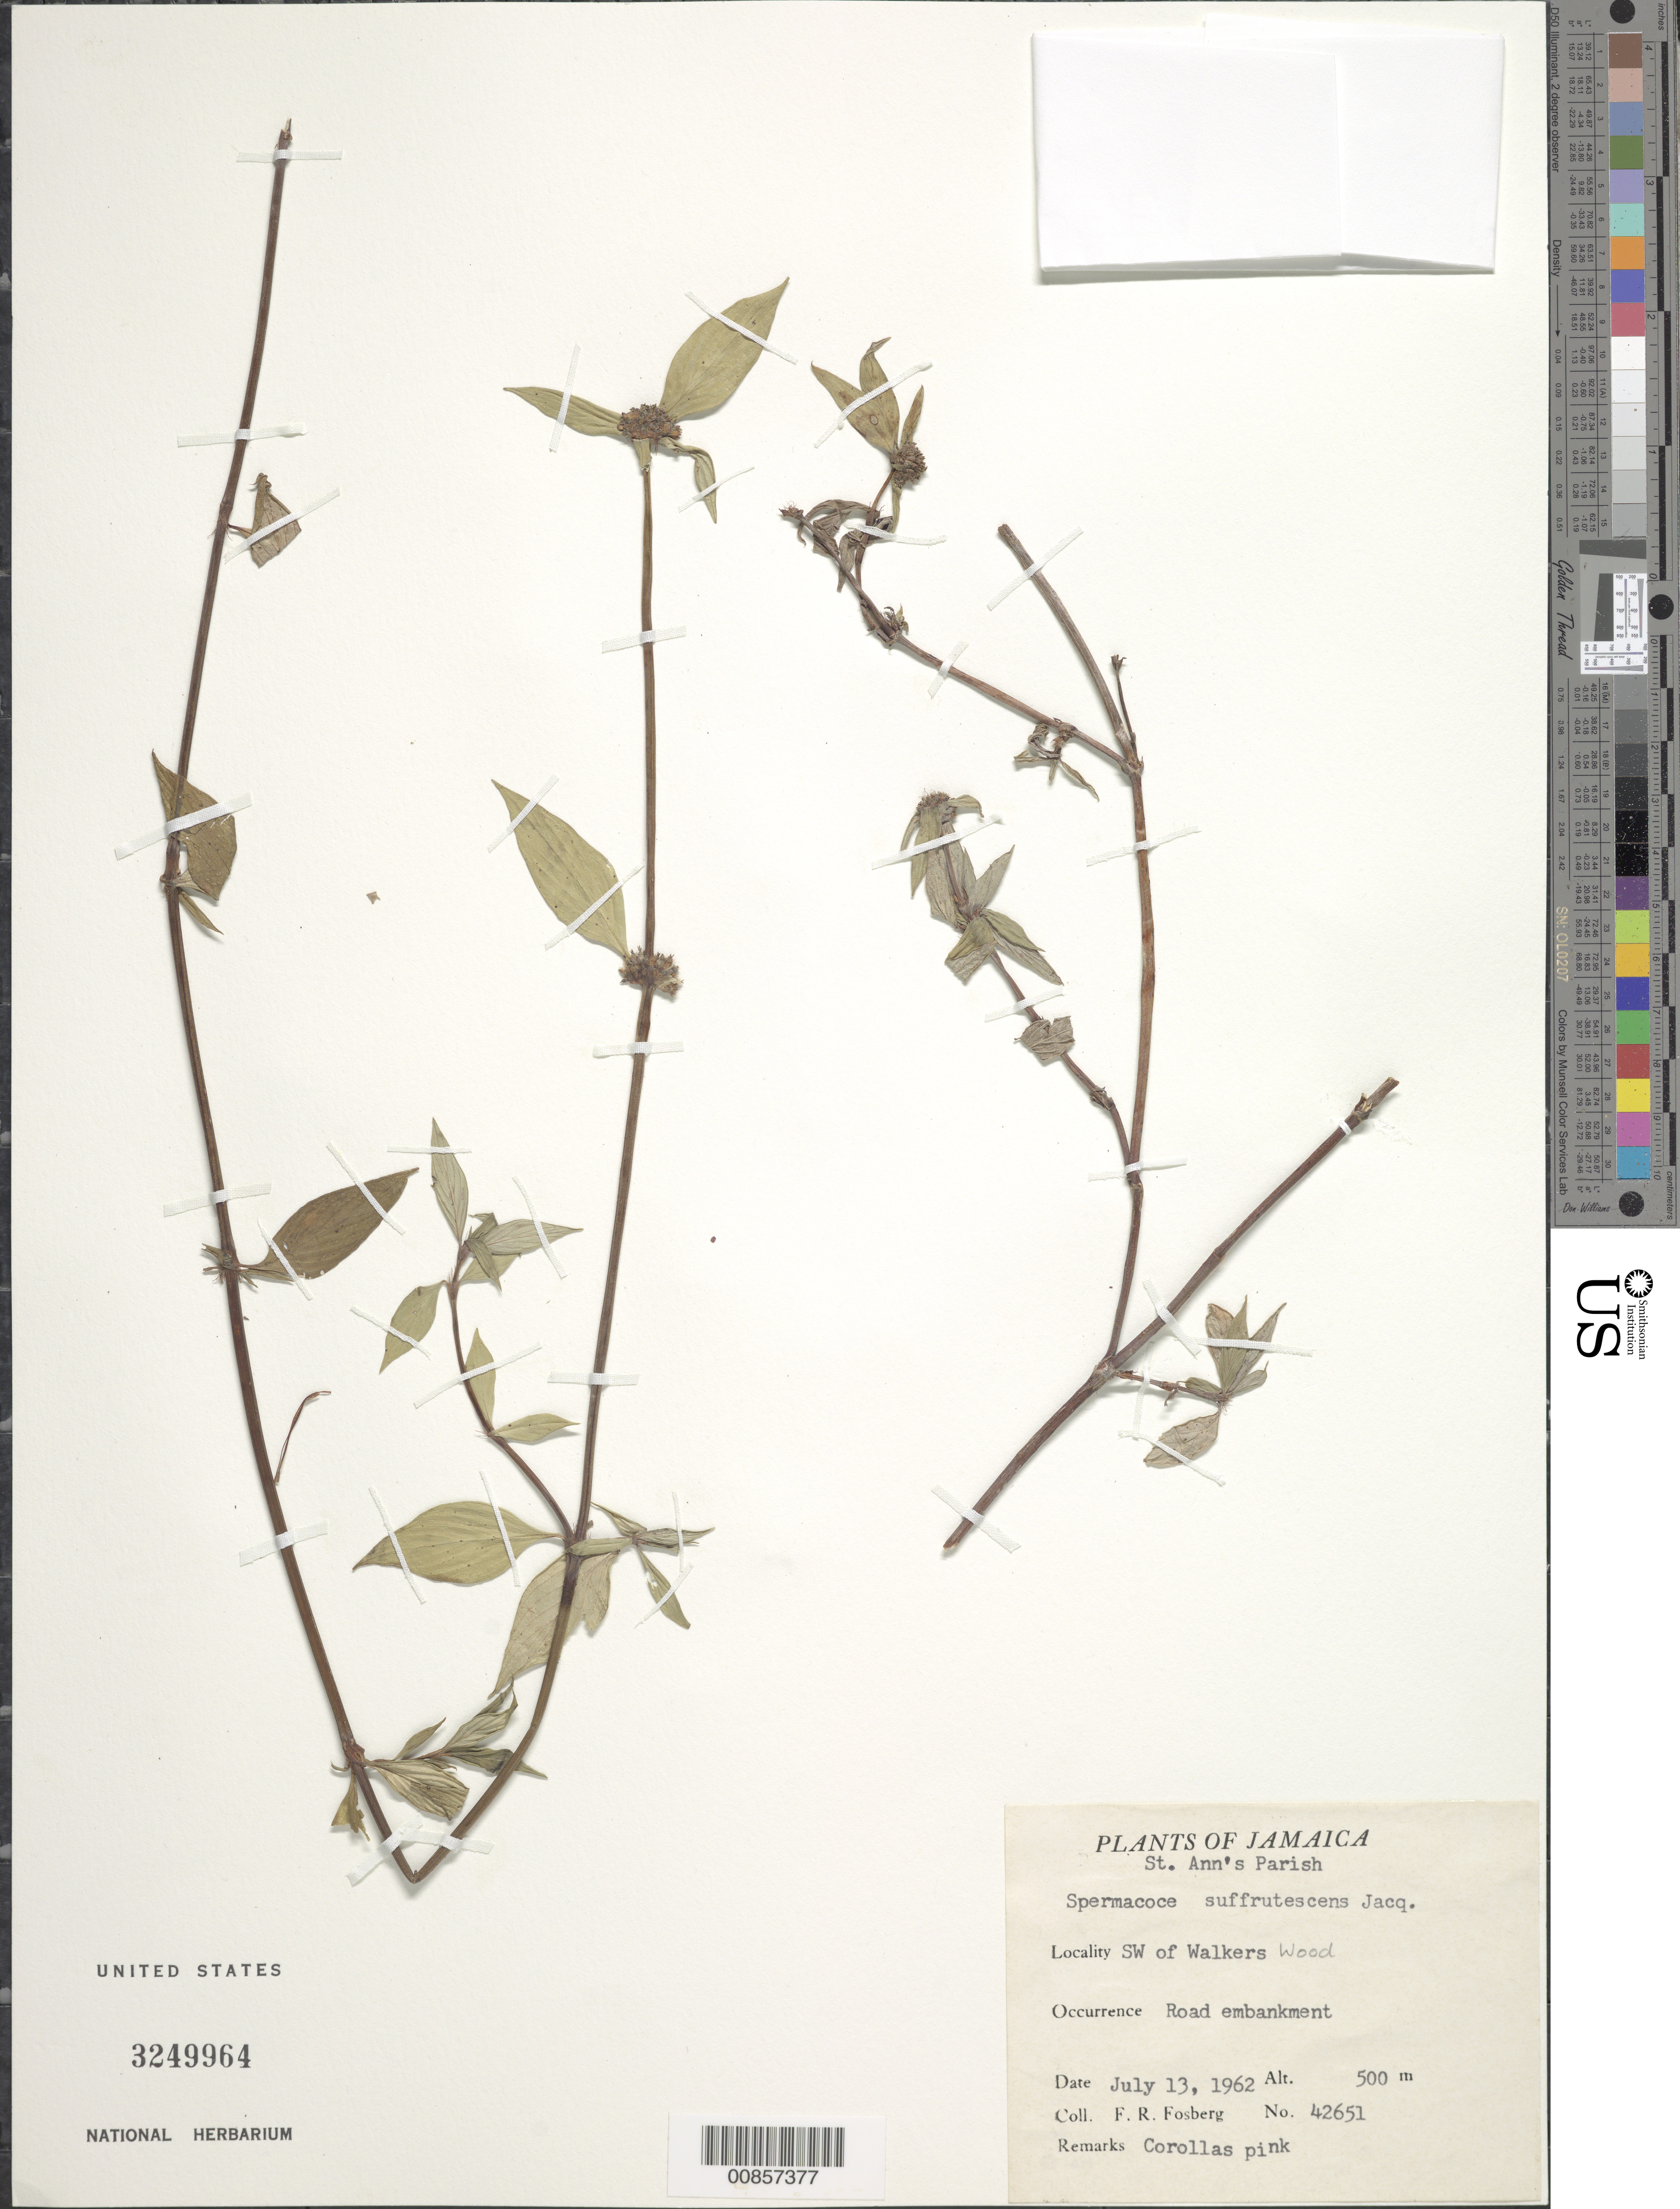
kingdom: Plantae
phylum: Tracheophyta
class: Magnoliopsida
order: Gentianales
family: Rubiaceae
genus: Spermacoce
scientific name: Spermacoce remota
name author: Lam.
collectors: F. R. Fosberg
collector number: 42651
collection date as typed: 13 Jul 1962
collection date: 1962-07-13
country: Jamaica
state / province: Saint Ann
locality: SW of Walkers Wood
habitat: Road embankment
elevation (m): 500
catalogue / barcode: US 3249964